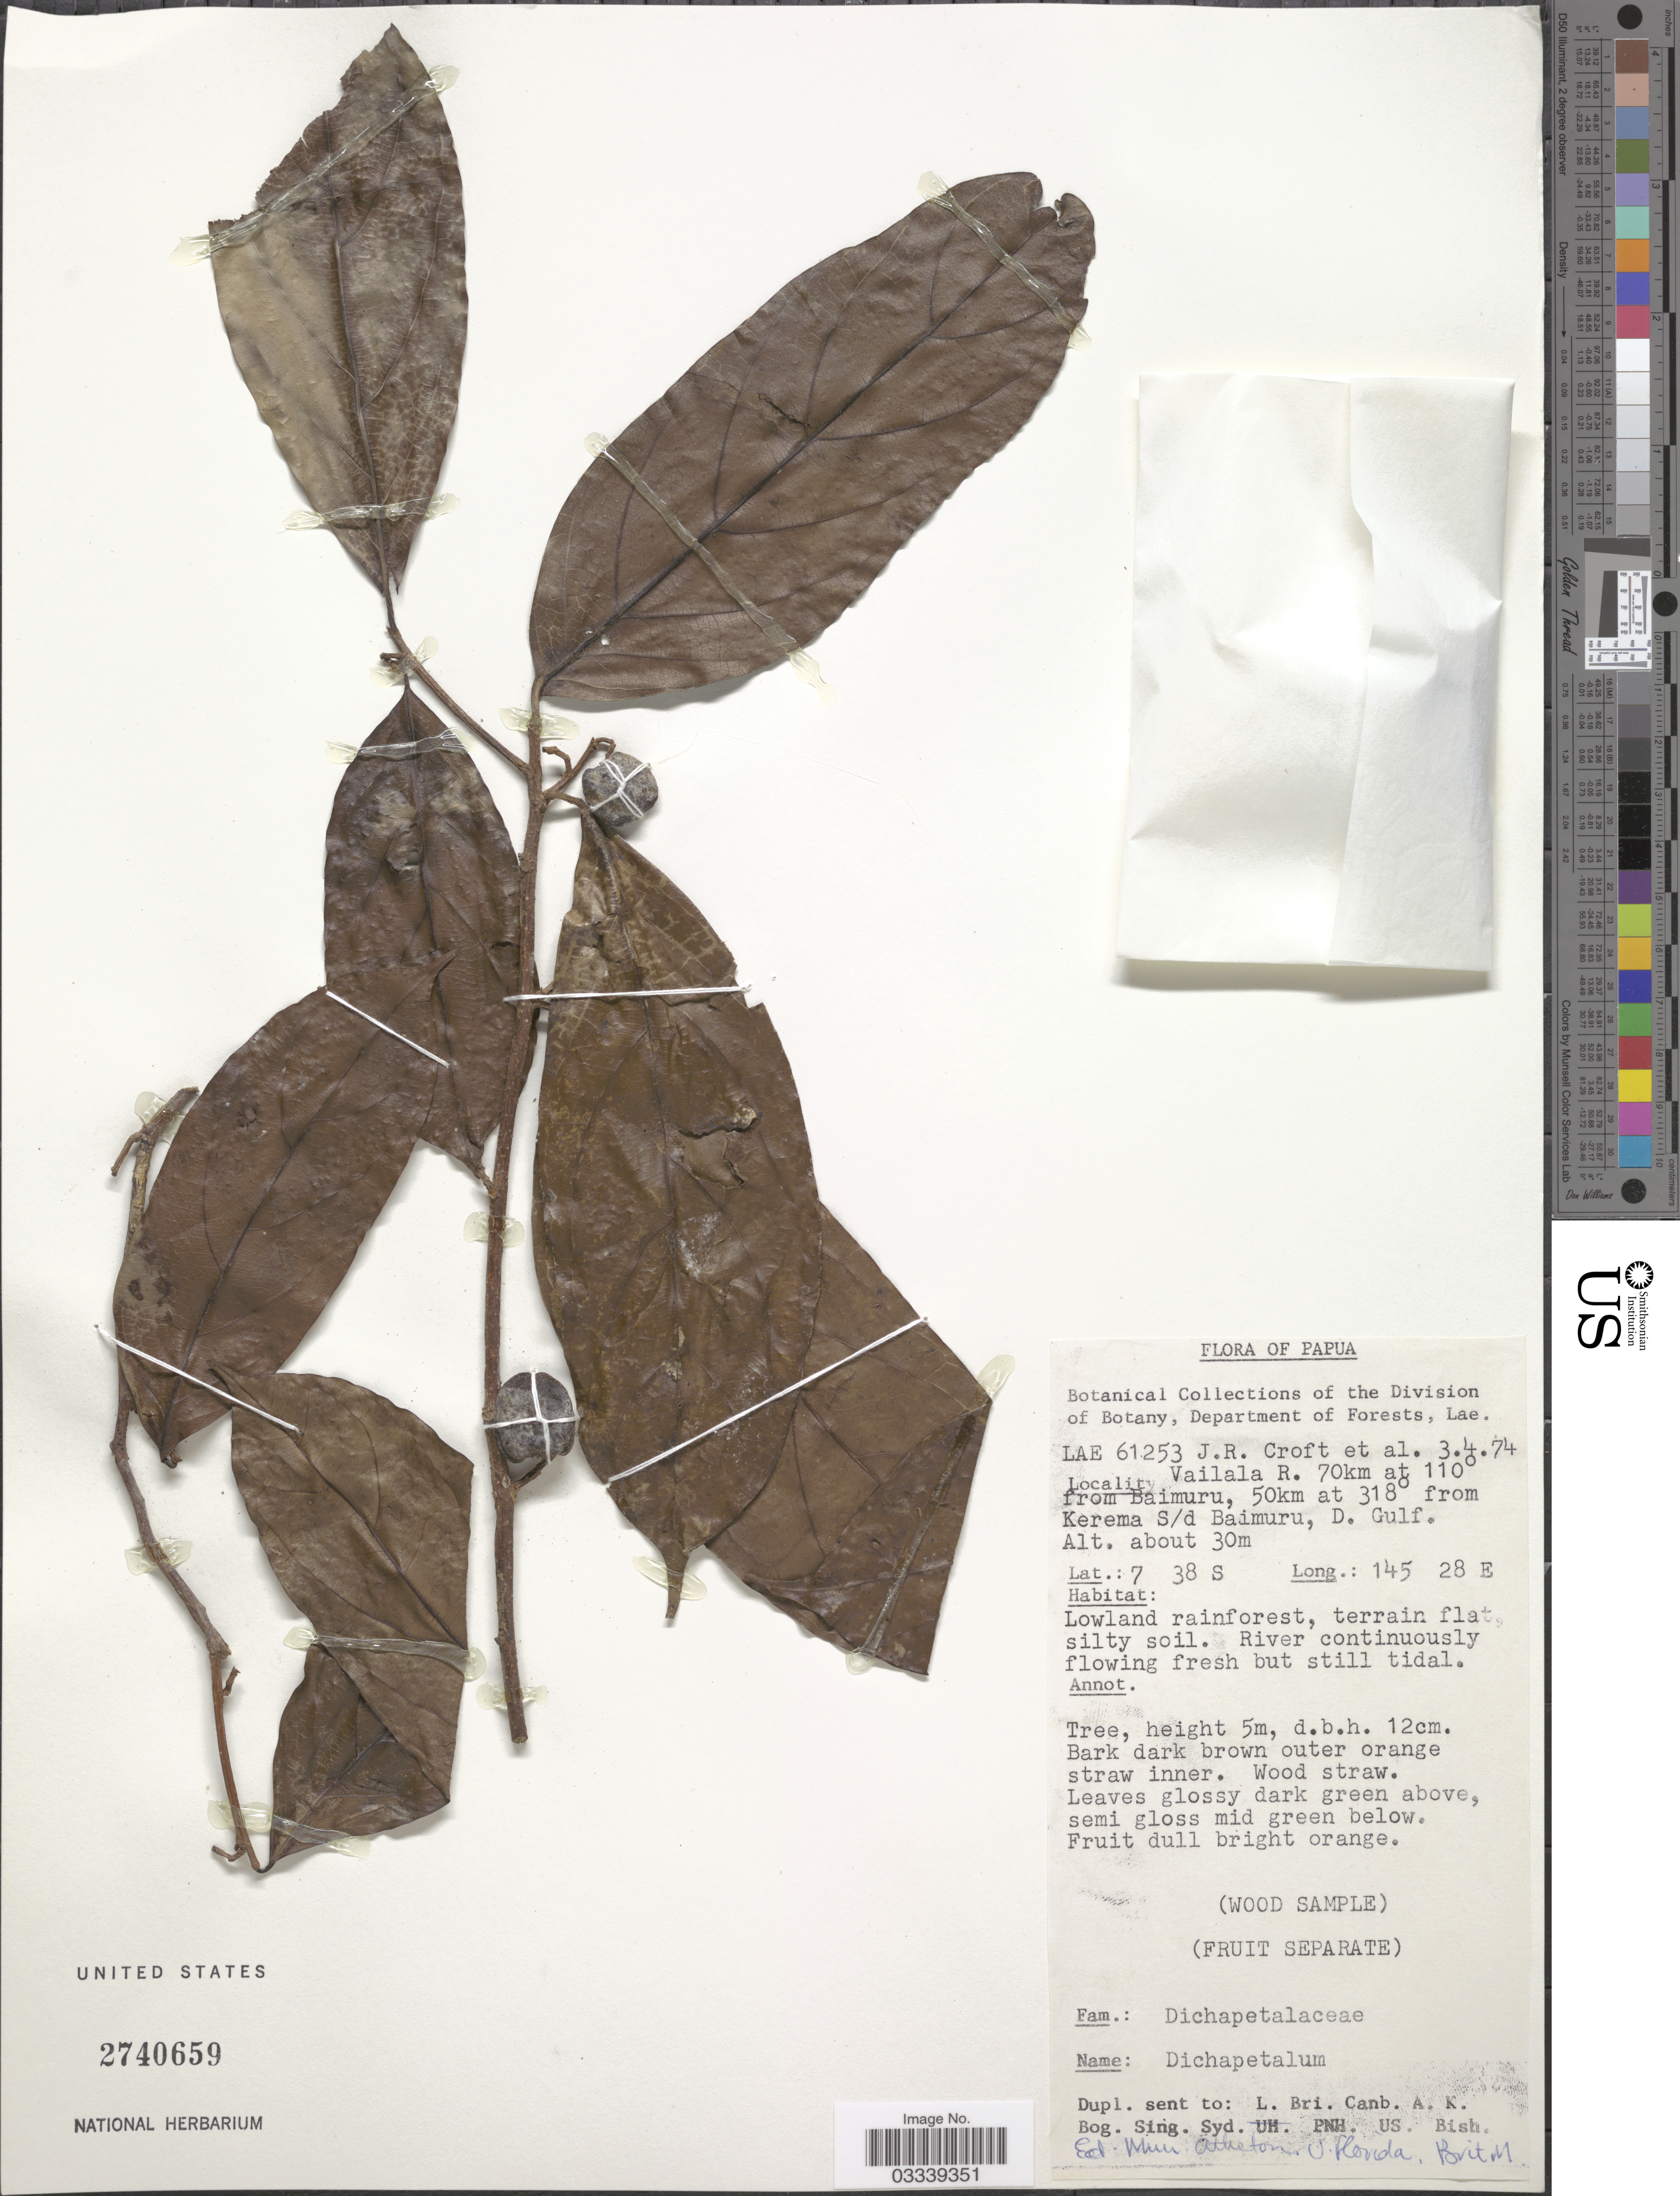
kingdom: Plantae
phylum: Tracheophyta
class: Magnoliopsida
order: Malpighiales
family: Dichapetalaceae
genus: Dichapetalum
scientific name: Dichapetalum sp.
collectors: J. R. Croft & et al.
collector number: LAE61253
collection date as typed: Transcribed d/m/y: 3/4/74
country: Papua New Guinea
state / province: Gulf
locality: Papua, Vailala R. 70km at 110° from Baimuru, 50km at 318° from Kerema S/d Baimuru, D. Gulf.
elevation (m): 30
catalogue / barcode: US 2740659